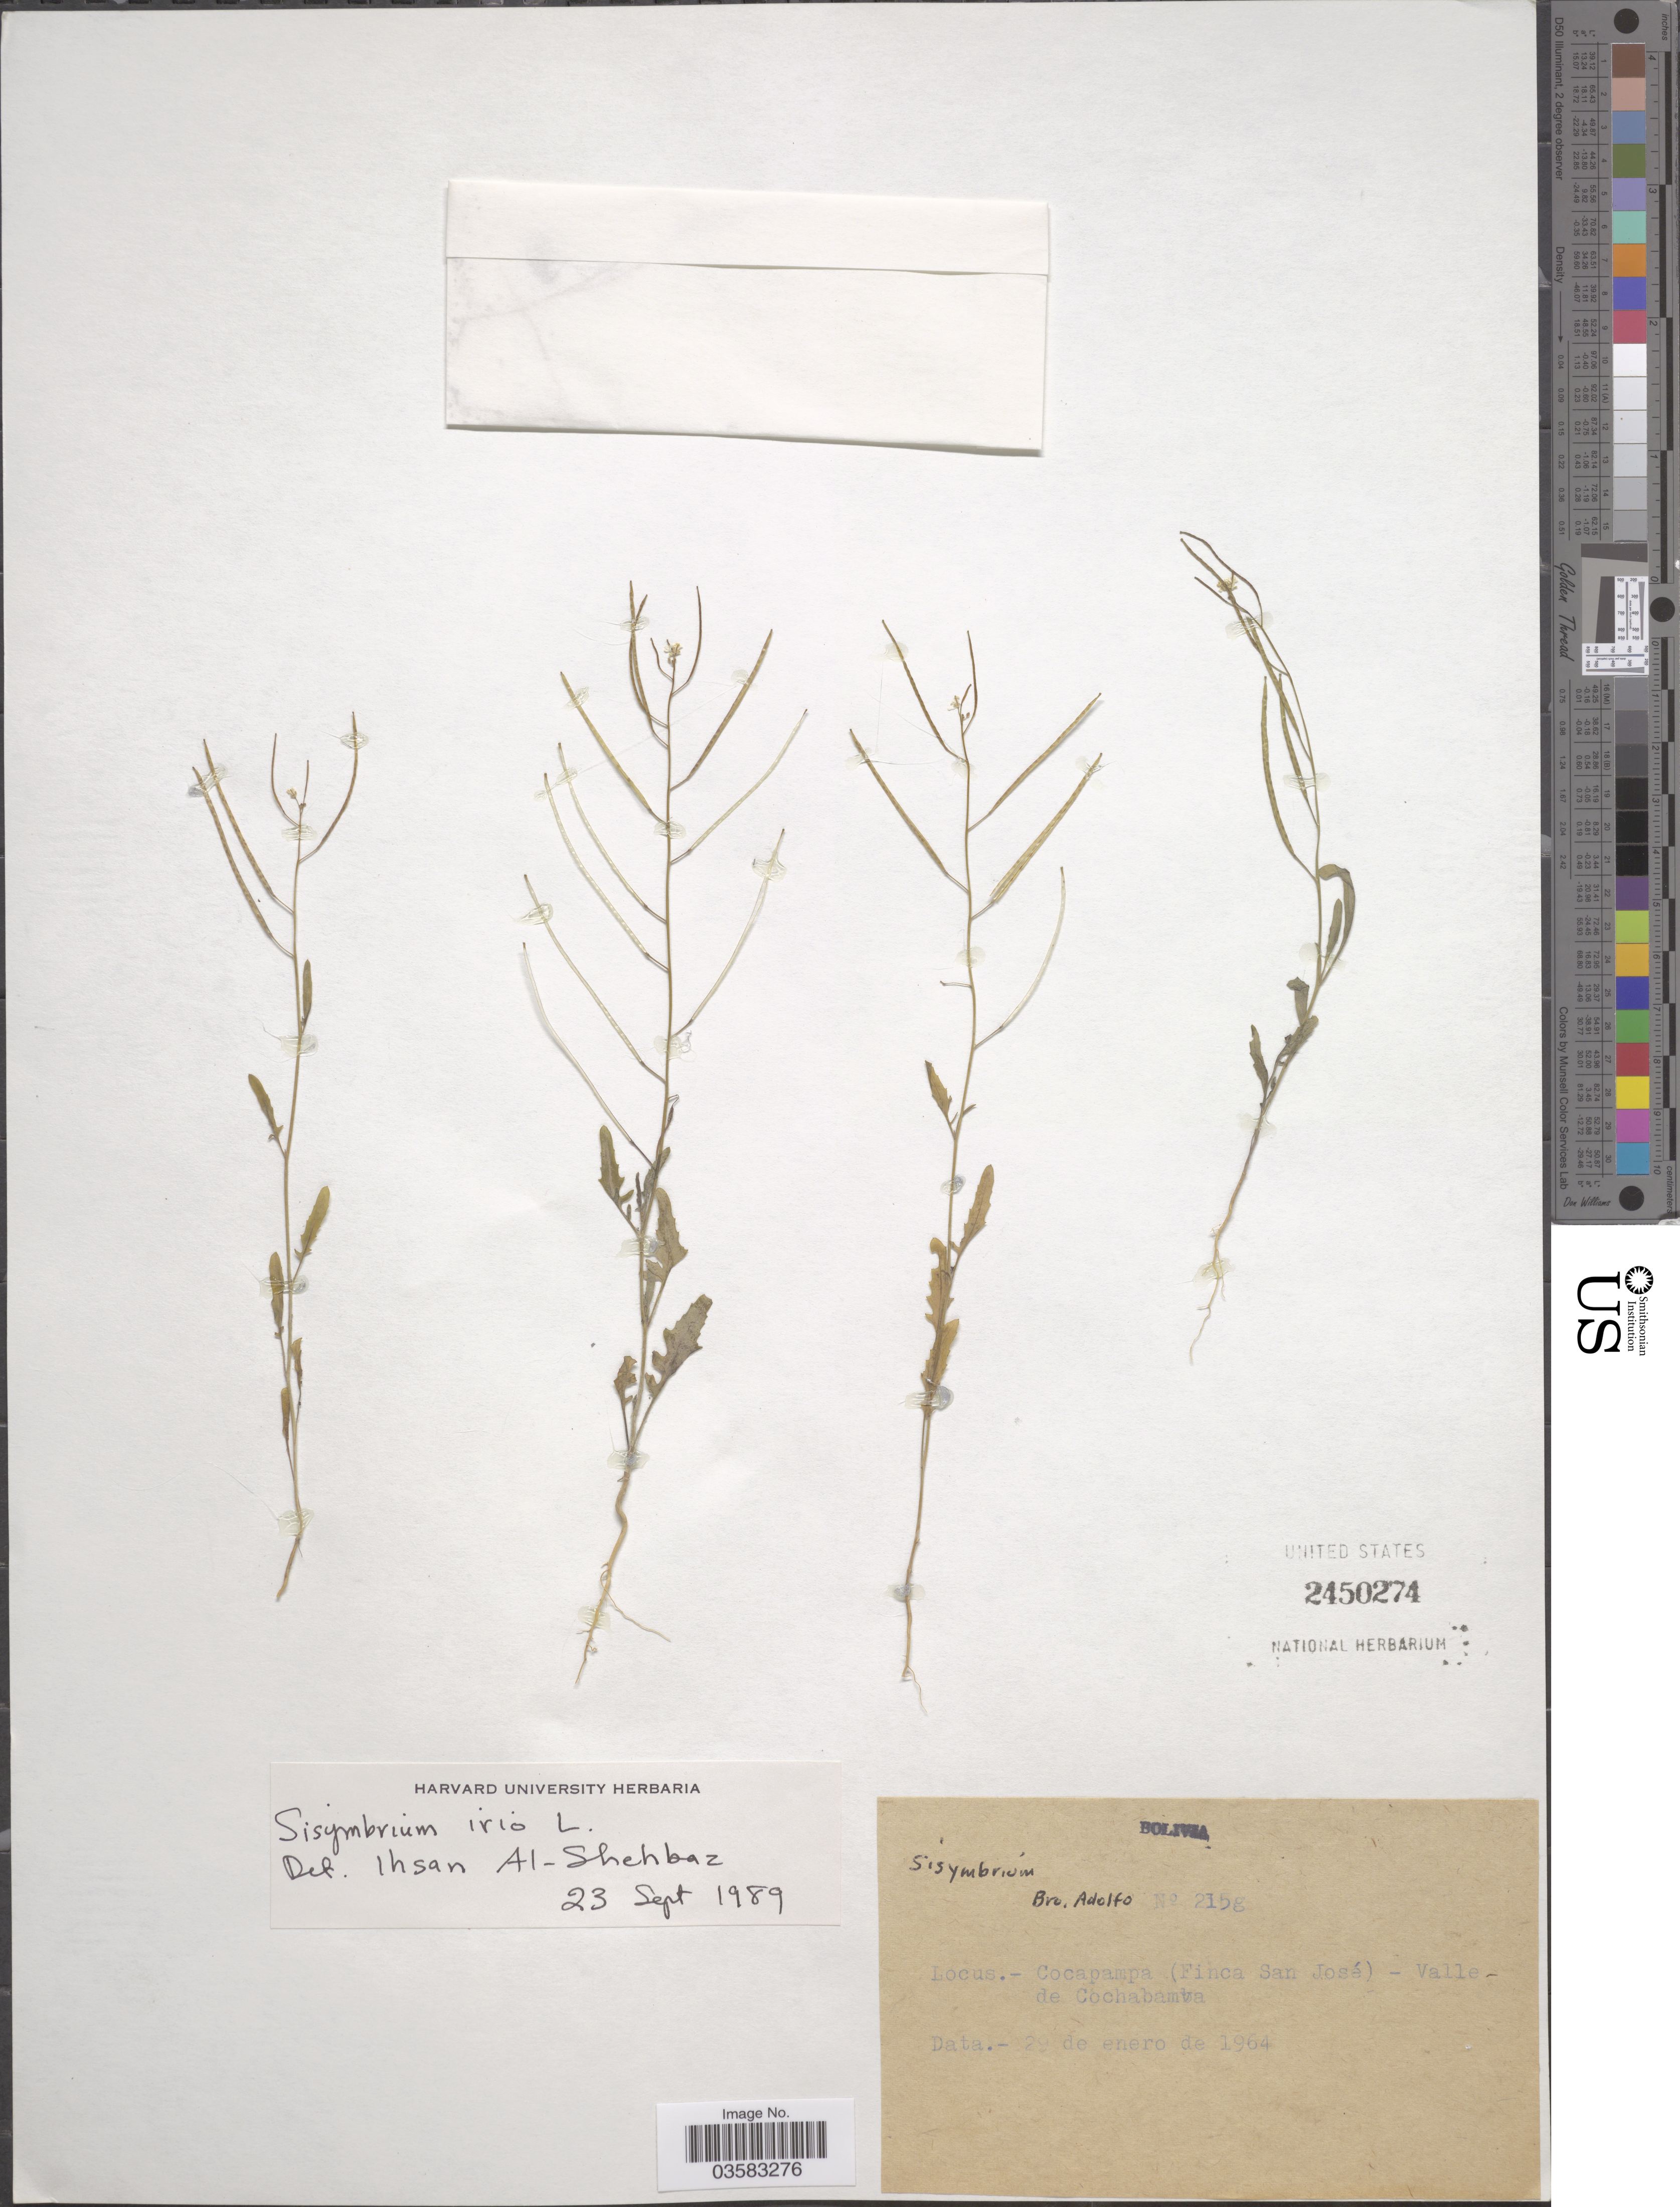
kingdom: Plantae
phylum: Tracheophyta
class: Magnoliopsida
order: Brassicales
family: Brassicaceae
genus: Sisymbrium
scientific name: Sisymbrium irio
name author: L.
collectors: Bro. Adolfo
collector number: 215g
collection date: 1964-01-29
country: Bolivia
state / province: Cochabamba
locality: Cocapampa (Finca San José) - Valle de Cochabamba.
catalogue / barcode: US 2450274